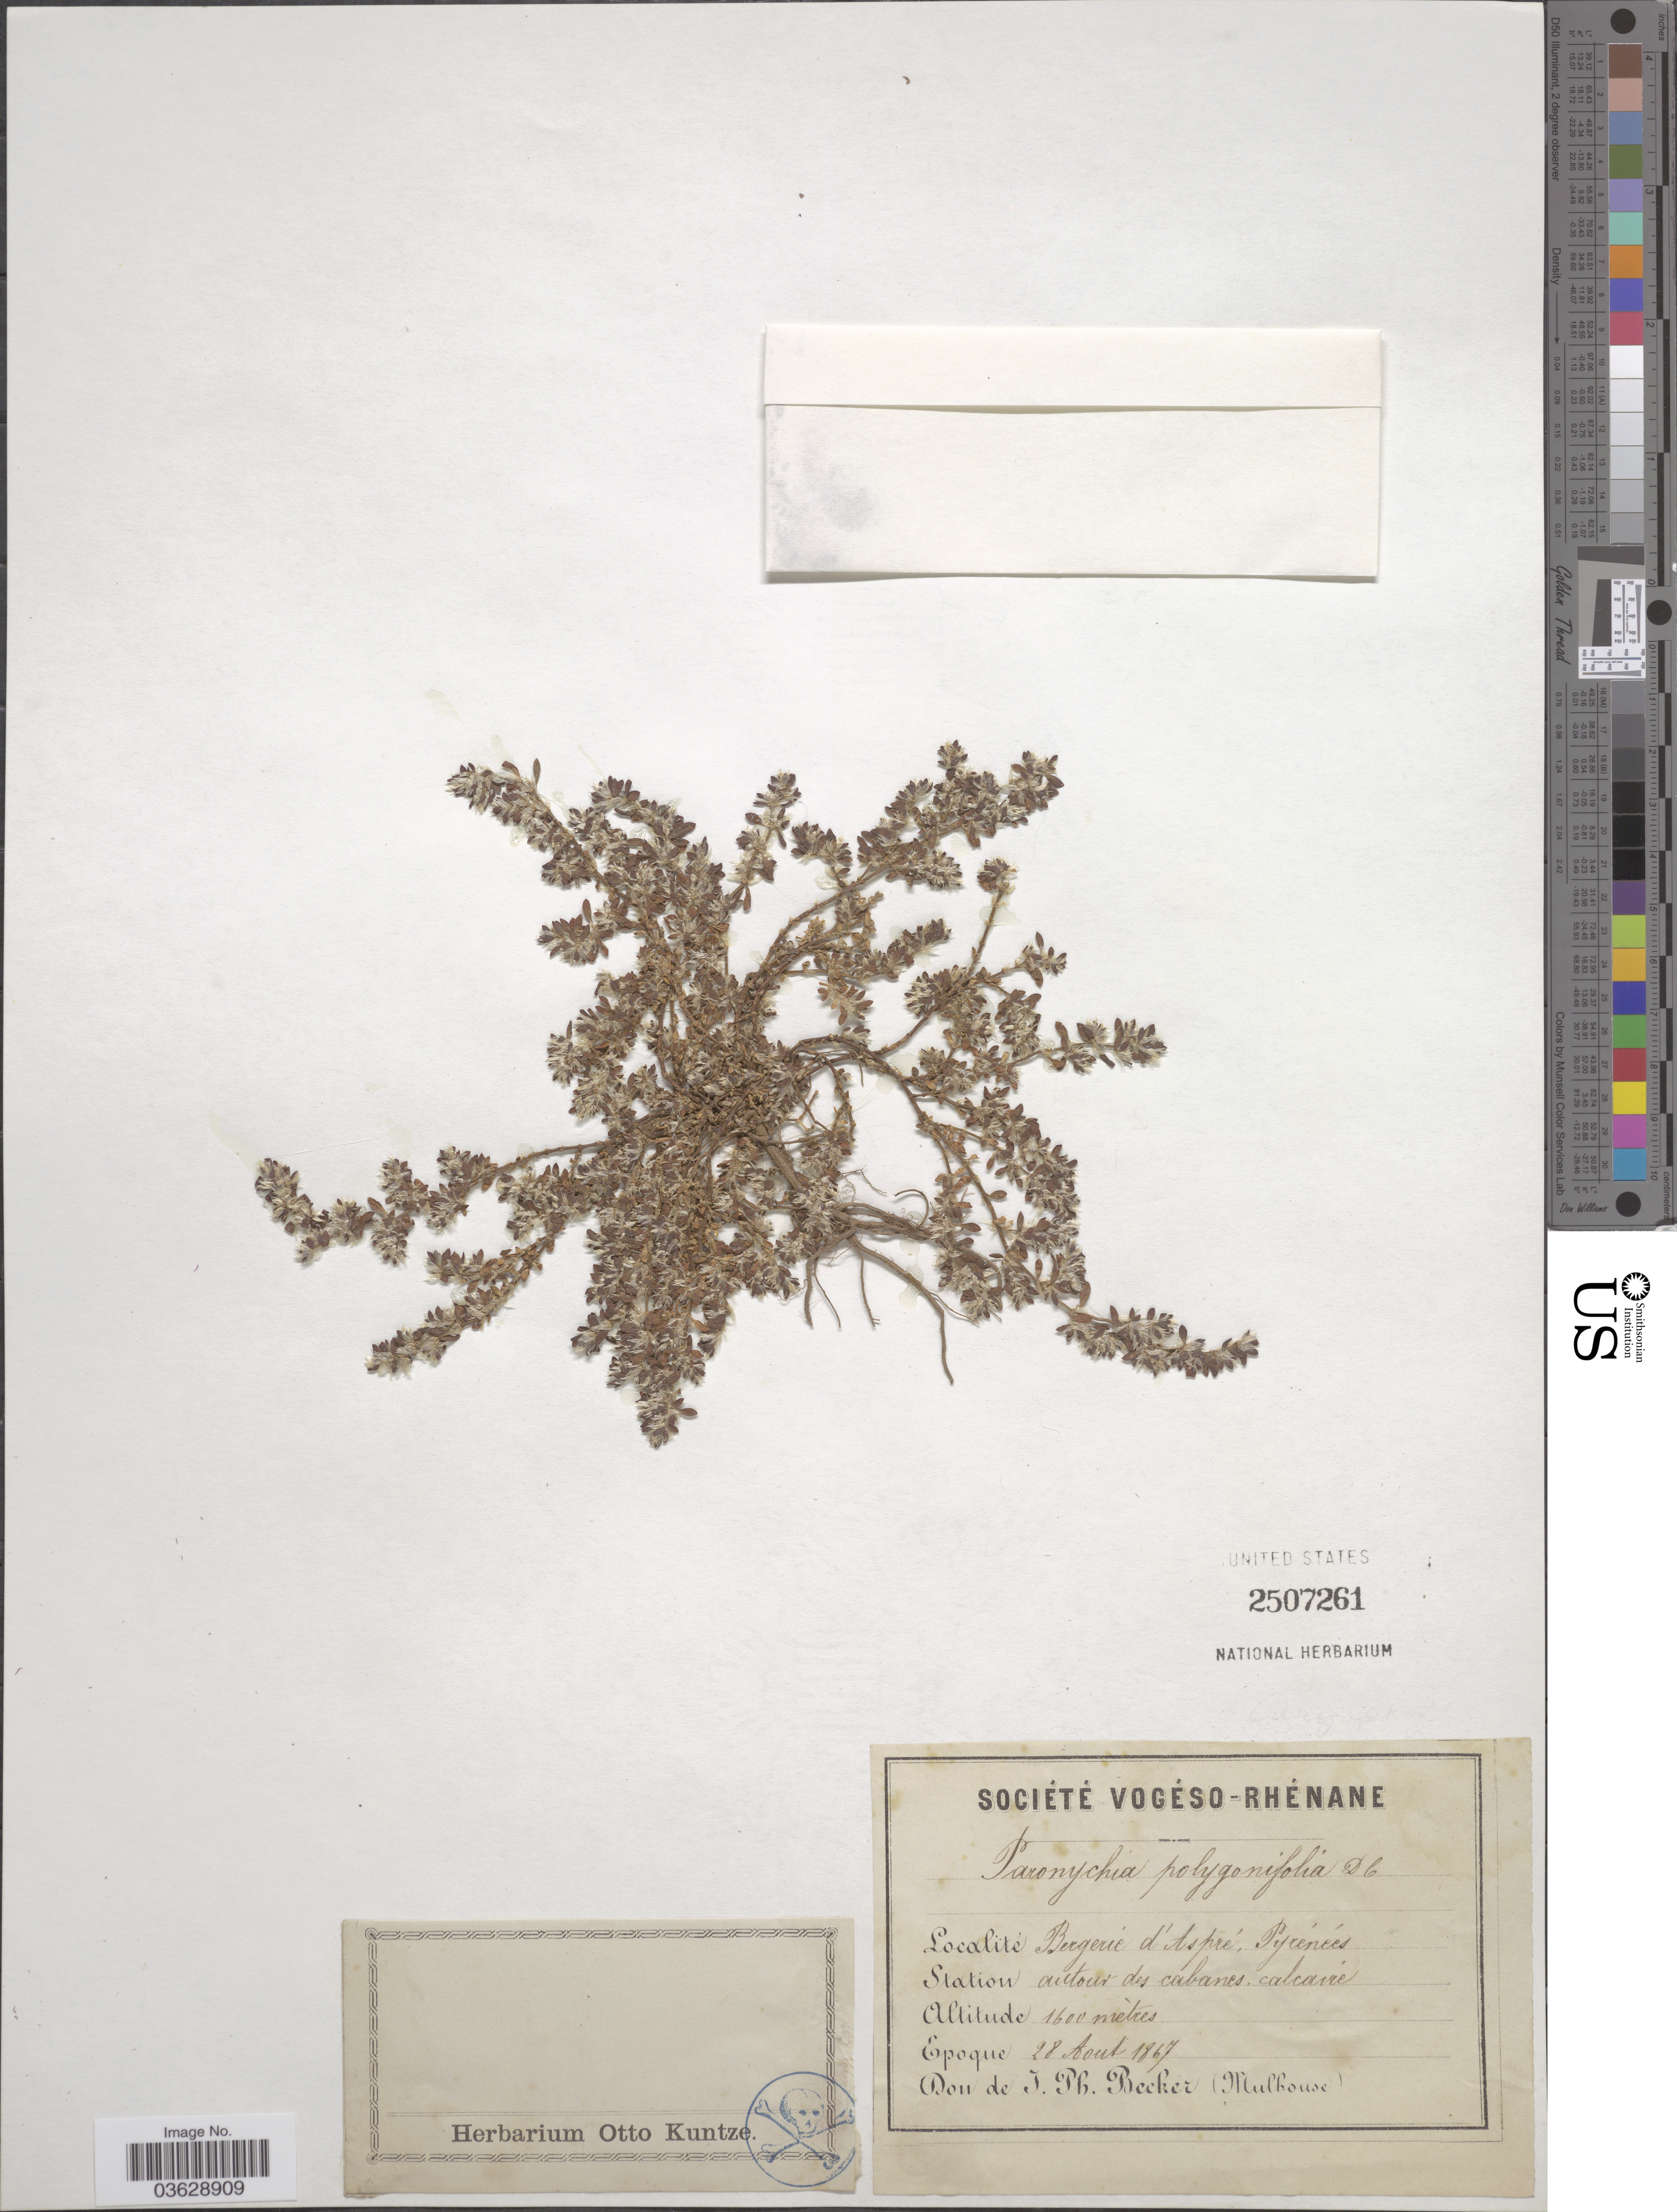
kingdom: Plantae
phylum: Tracheophyta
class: Magnoliopsida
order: Caryophyllales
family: Caryophyllaceae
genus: Paronychia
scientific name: Paronychia polygonifolia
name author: (Vill.) DC.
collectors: ex herb. Otto Kuntze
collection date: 1867-08-28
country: France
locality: Bergerie d'Aspré, Pyrénées.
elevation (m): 1600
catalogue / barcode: US 2507261